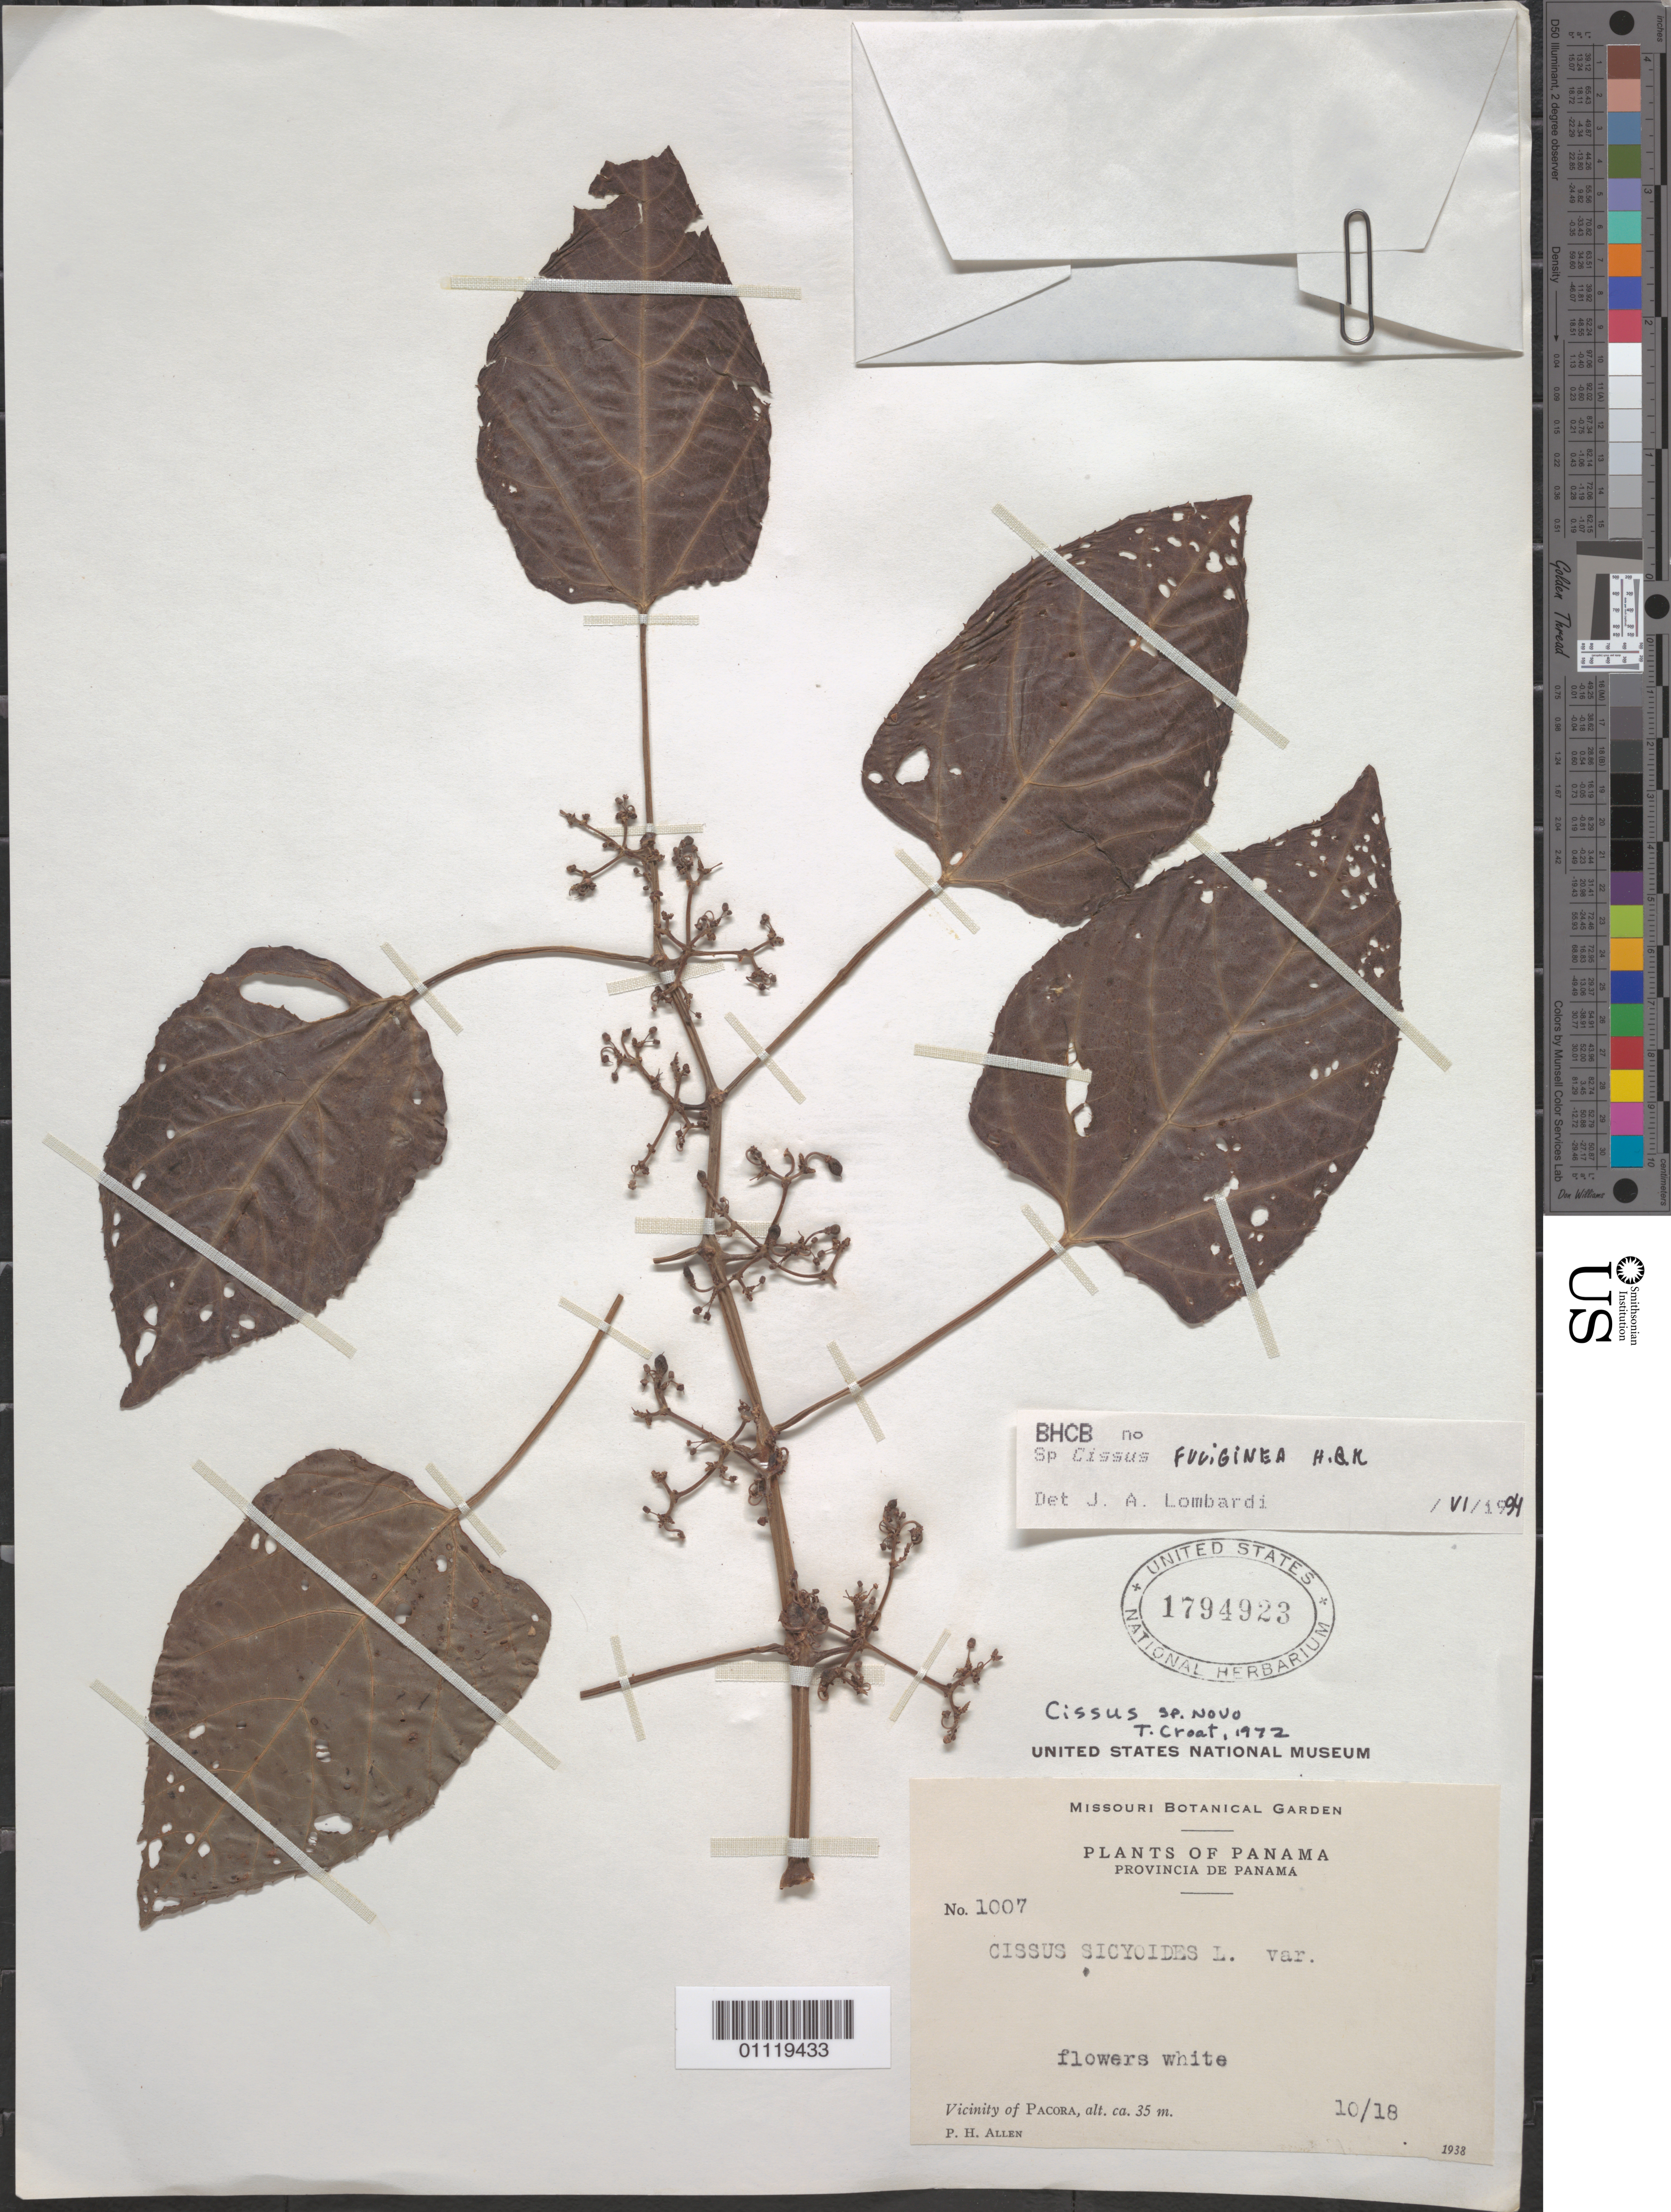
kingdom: Plantae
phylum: Tracheophyta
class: Magnoliopsida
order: Vitales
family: Vitaceae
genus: Cissus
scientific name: Cissus fuliginea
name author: Kunth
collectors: P. H. Allen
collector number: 1007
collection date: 1938-10-18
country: Panama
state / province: Panamá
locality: Vicinity of Pacora.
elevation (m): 35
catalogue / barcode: US 1794923